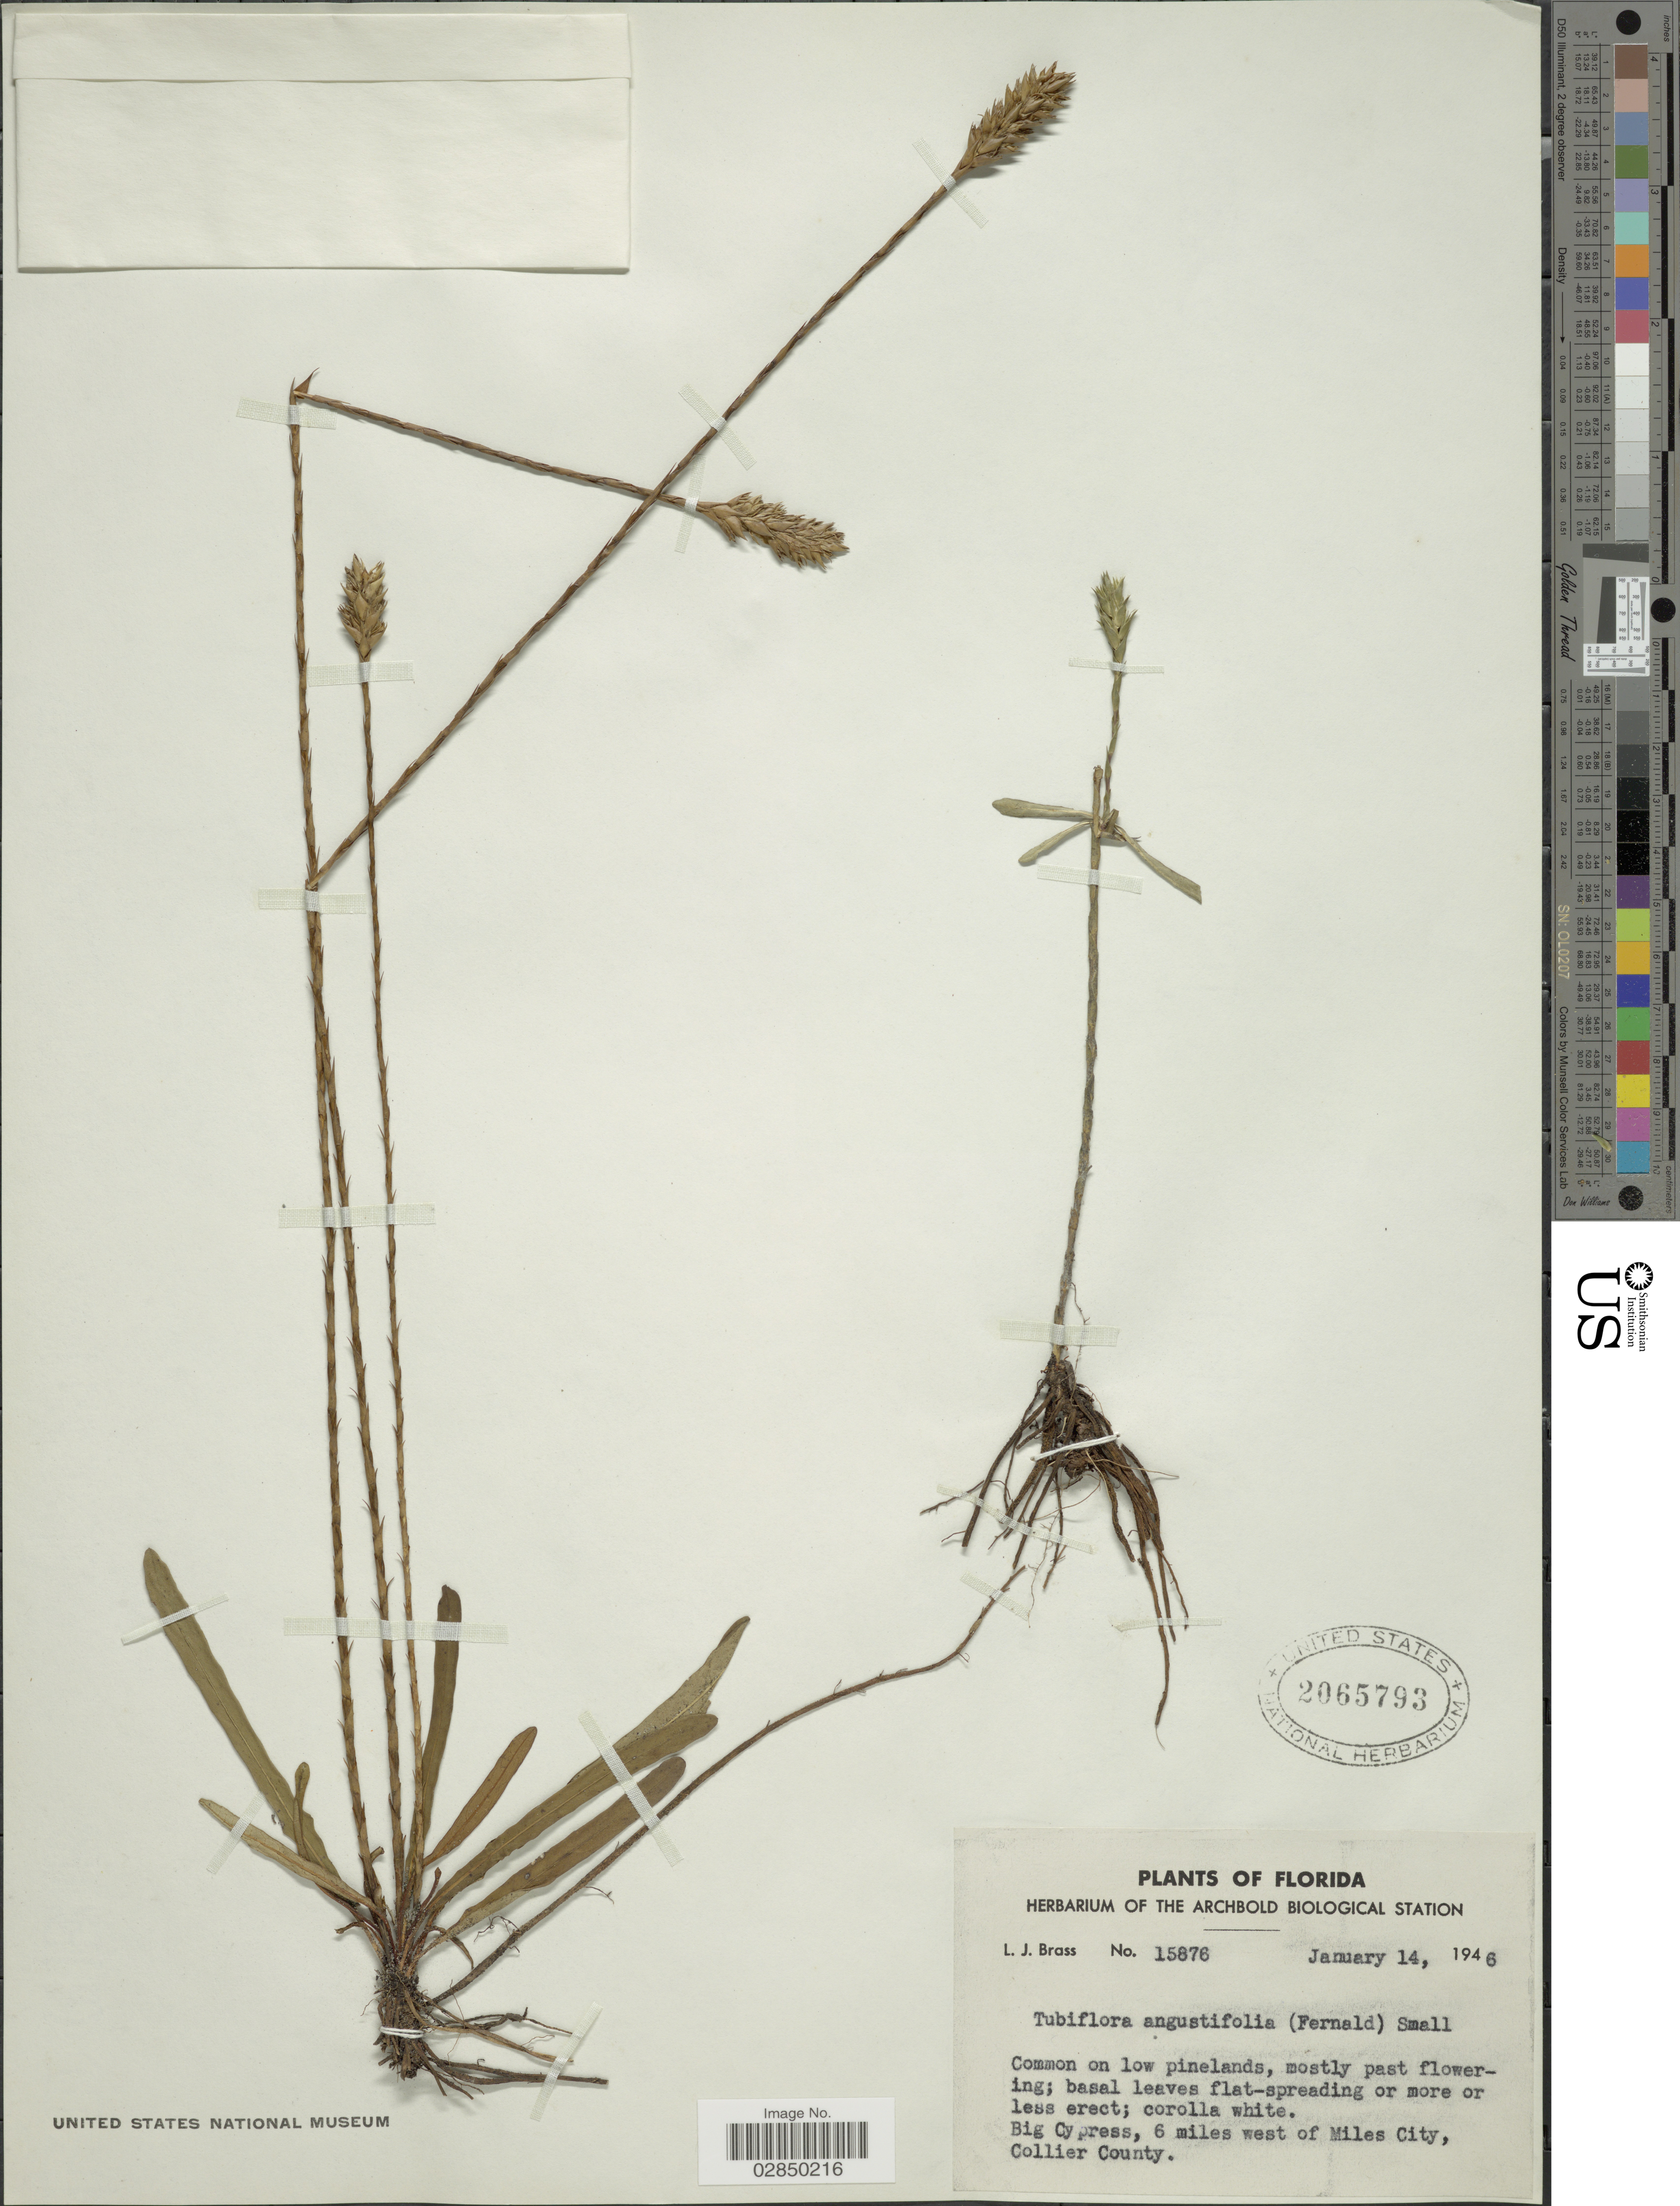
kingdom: Plantae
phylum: Tracheophyta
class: Magnoliopsida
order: Lamiales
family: Acanthaceae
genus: Elytraria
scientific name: Elytraria angustifolia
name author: (Fernald) Leonard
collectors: L. J. Brass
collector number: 15876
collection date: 1946-01-14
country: United States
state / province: Florida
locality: Big Cypress, 6 miles west of Miles City, Collier County.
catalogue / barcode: US 2065793